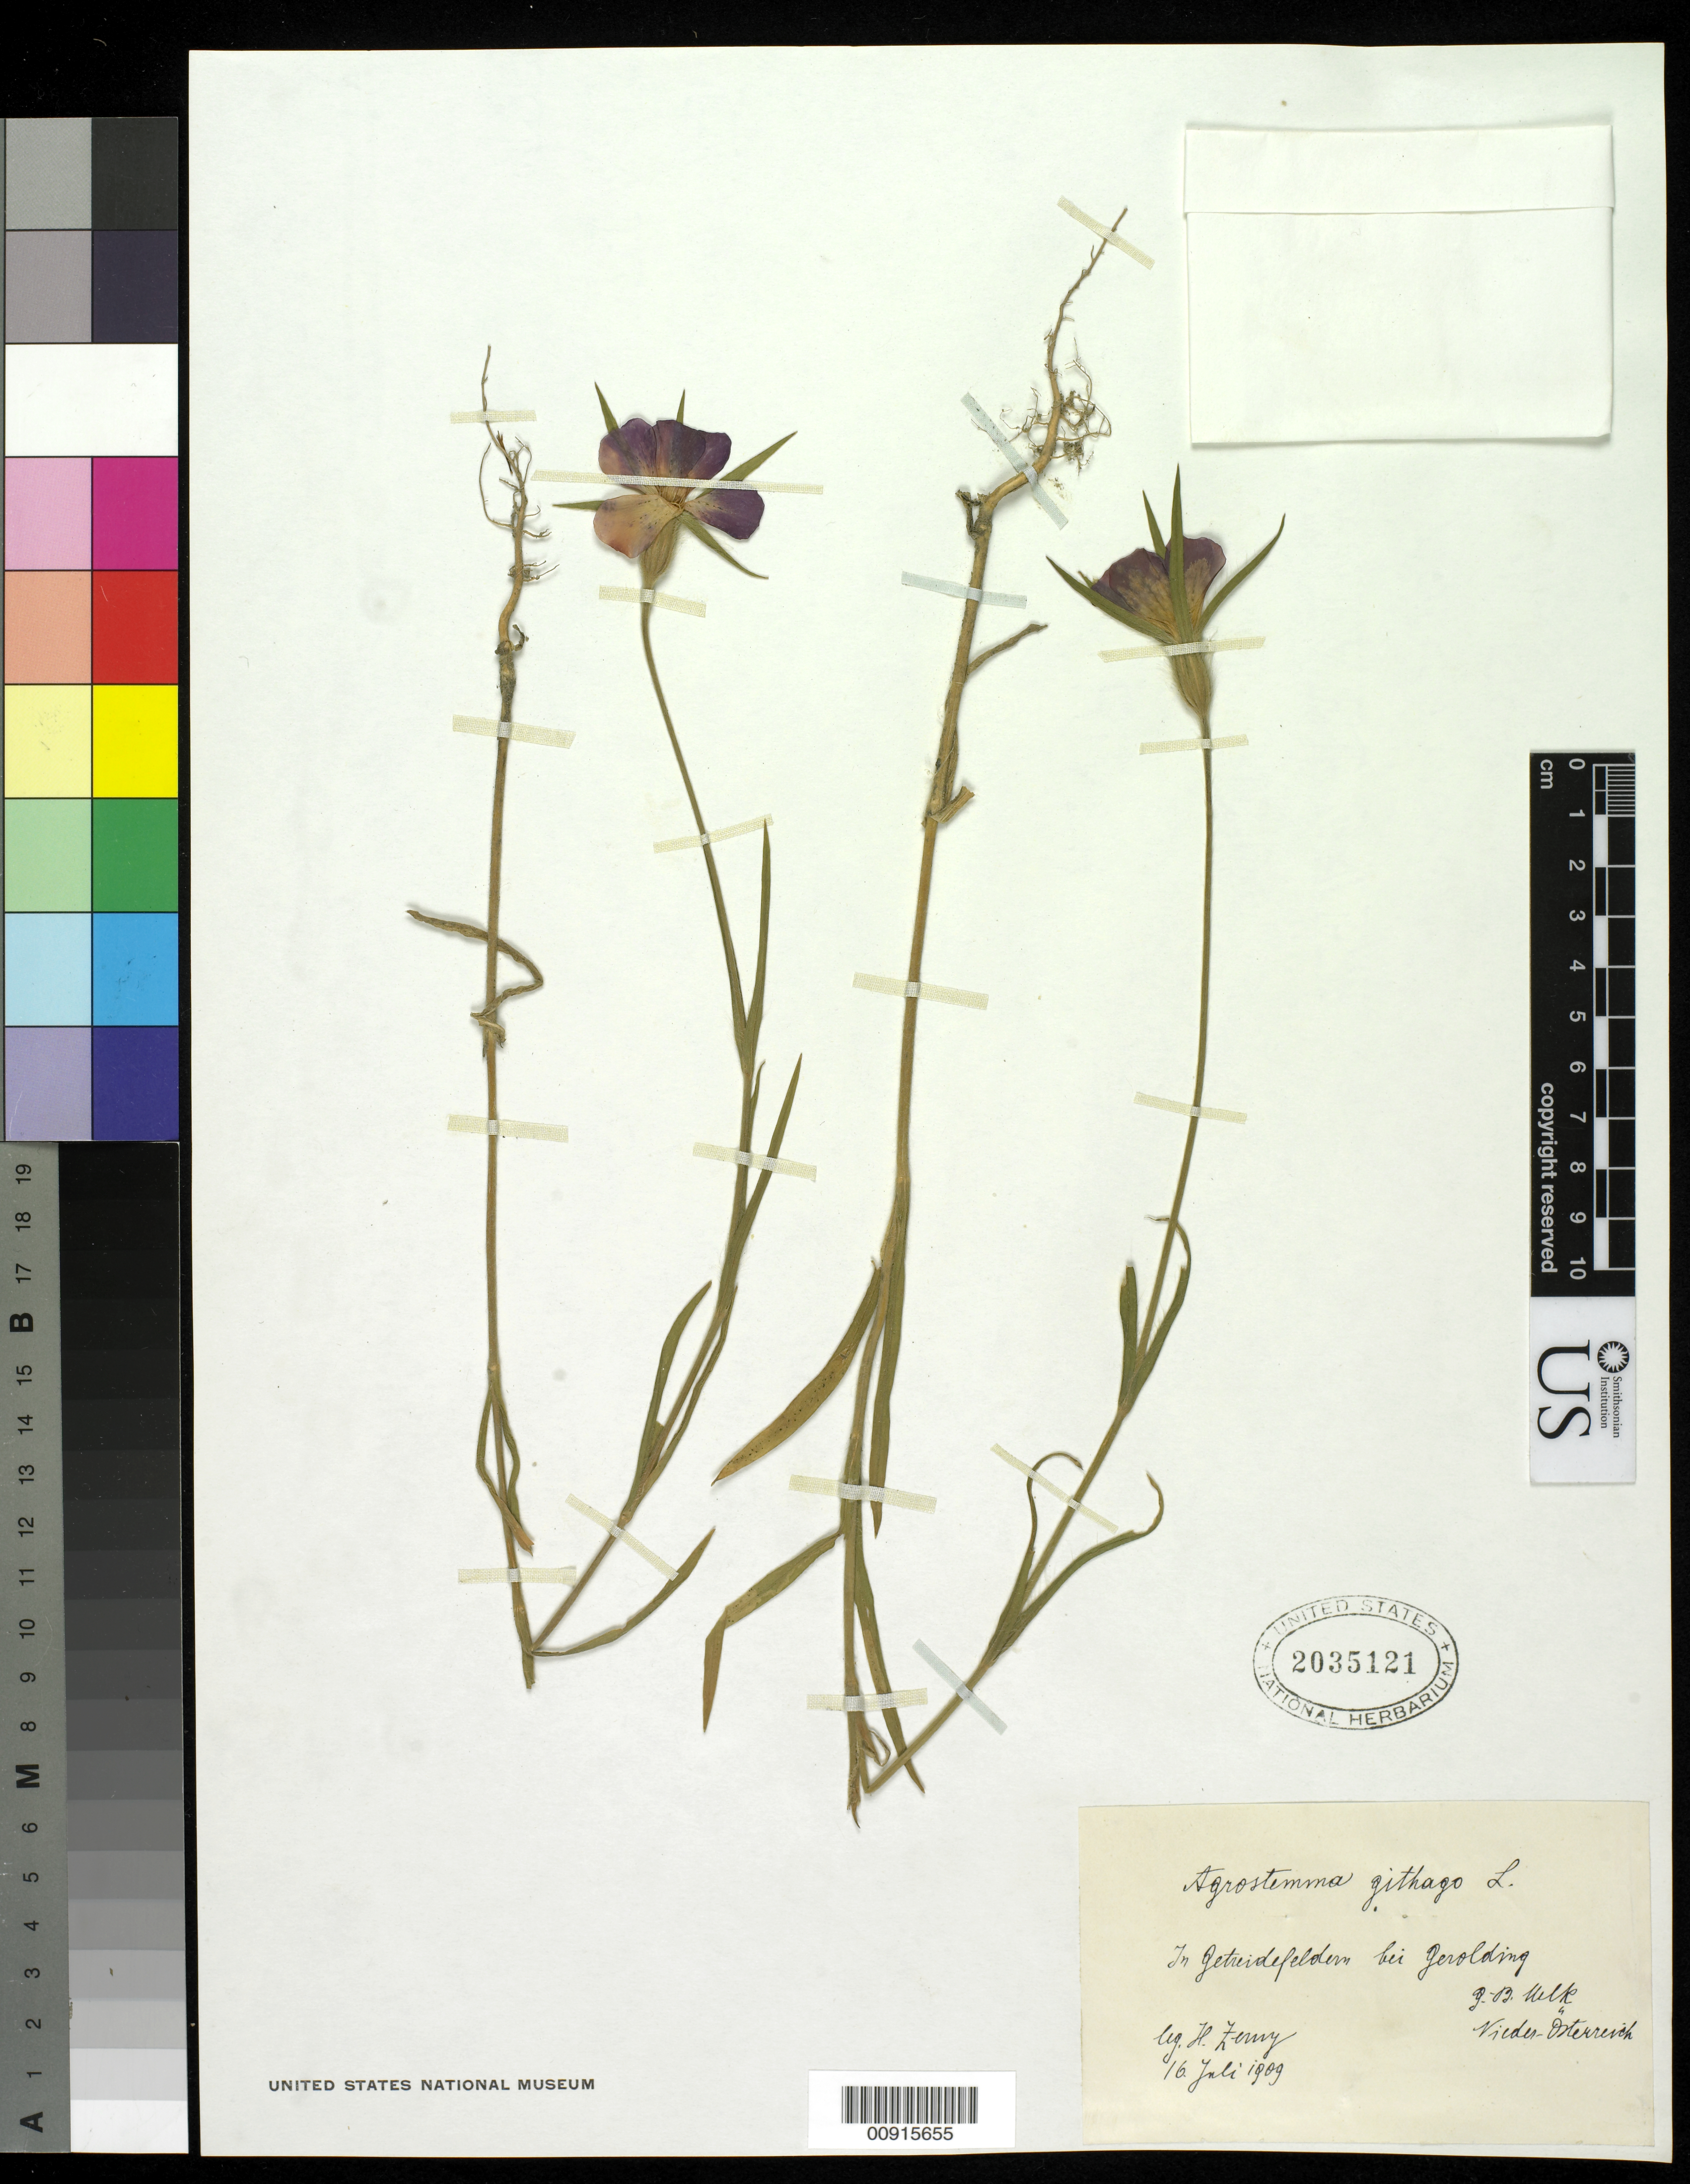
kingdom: Plantae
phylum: Tracheophyta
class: Magnoliopsida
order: Caryophyllales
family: Caryophyllaceae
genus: Agrostemma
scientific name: Agrostemma githago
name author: L.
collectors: H. Zerny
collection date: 1909-07-16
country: Austria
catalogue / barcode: US 2035121